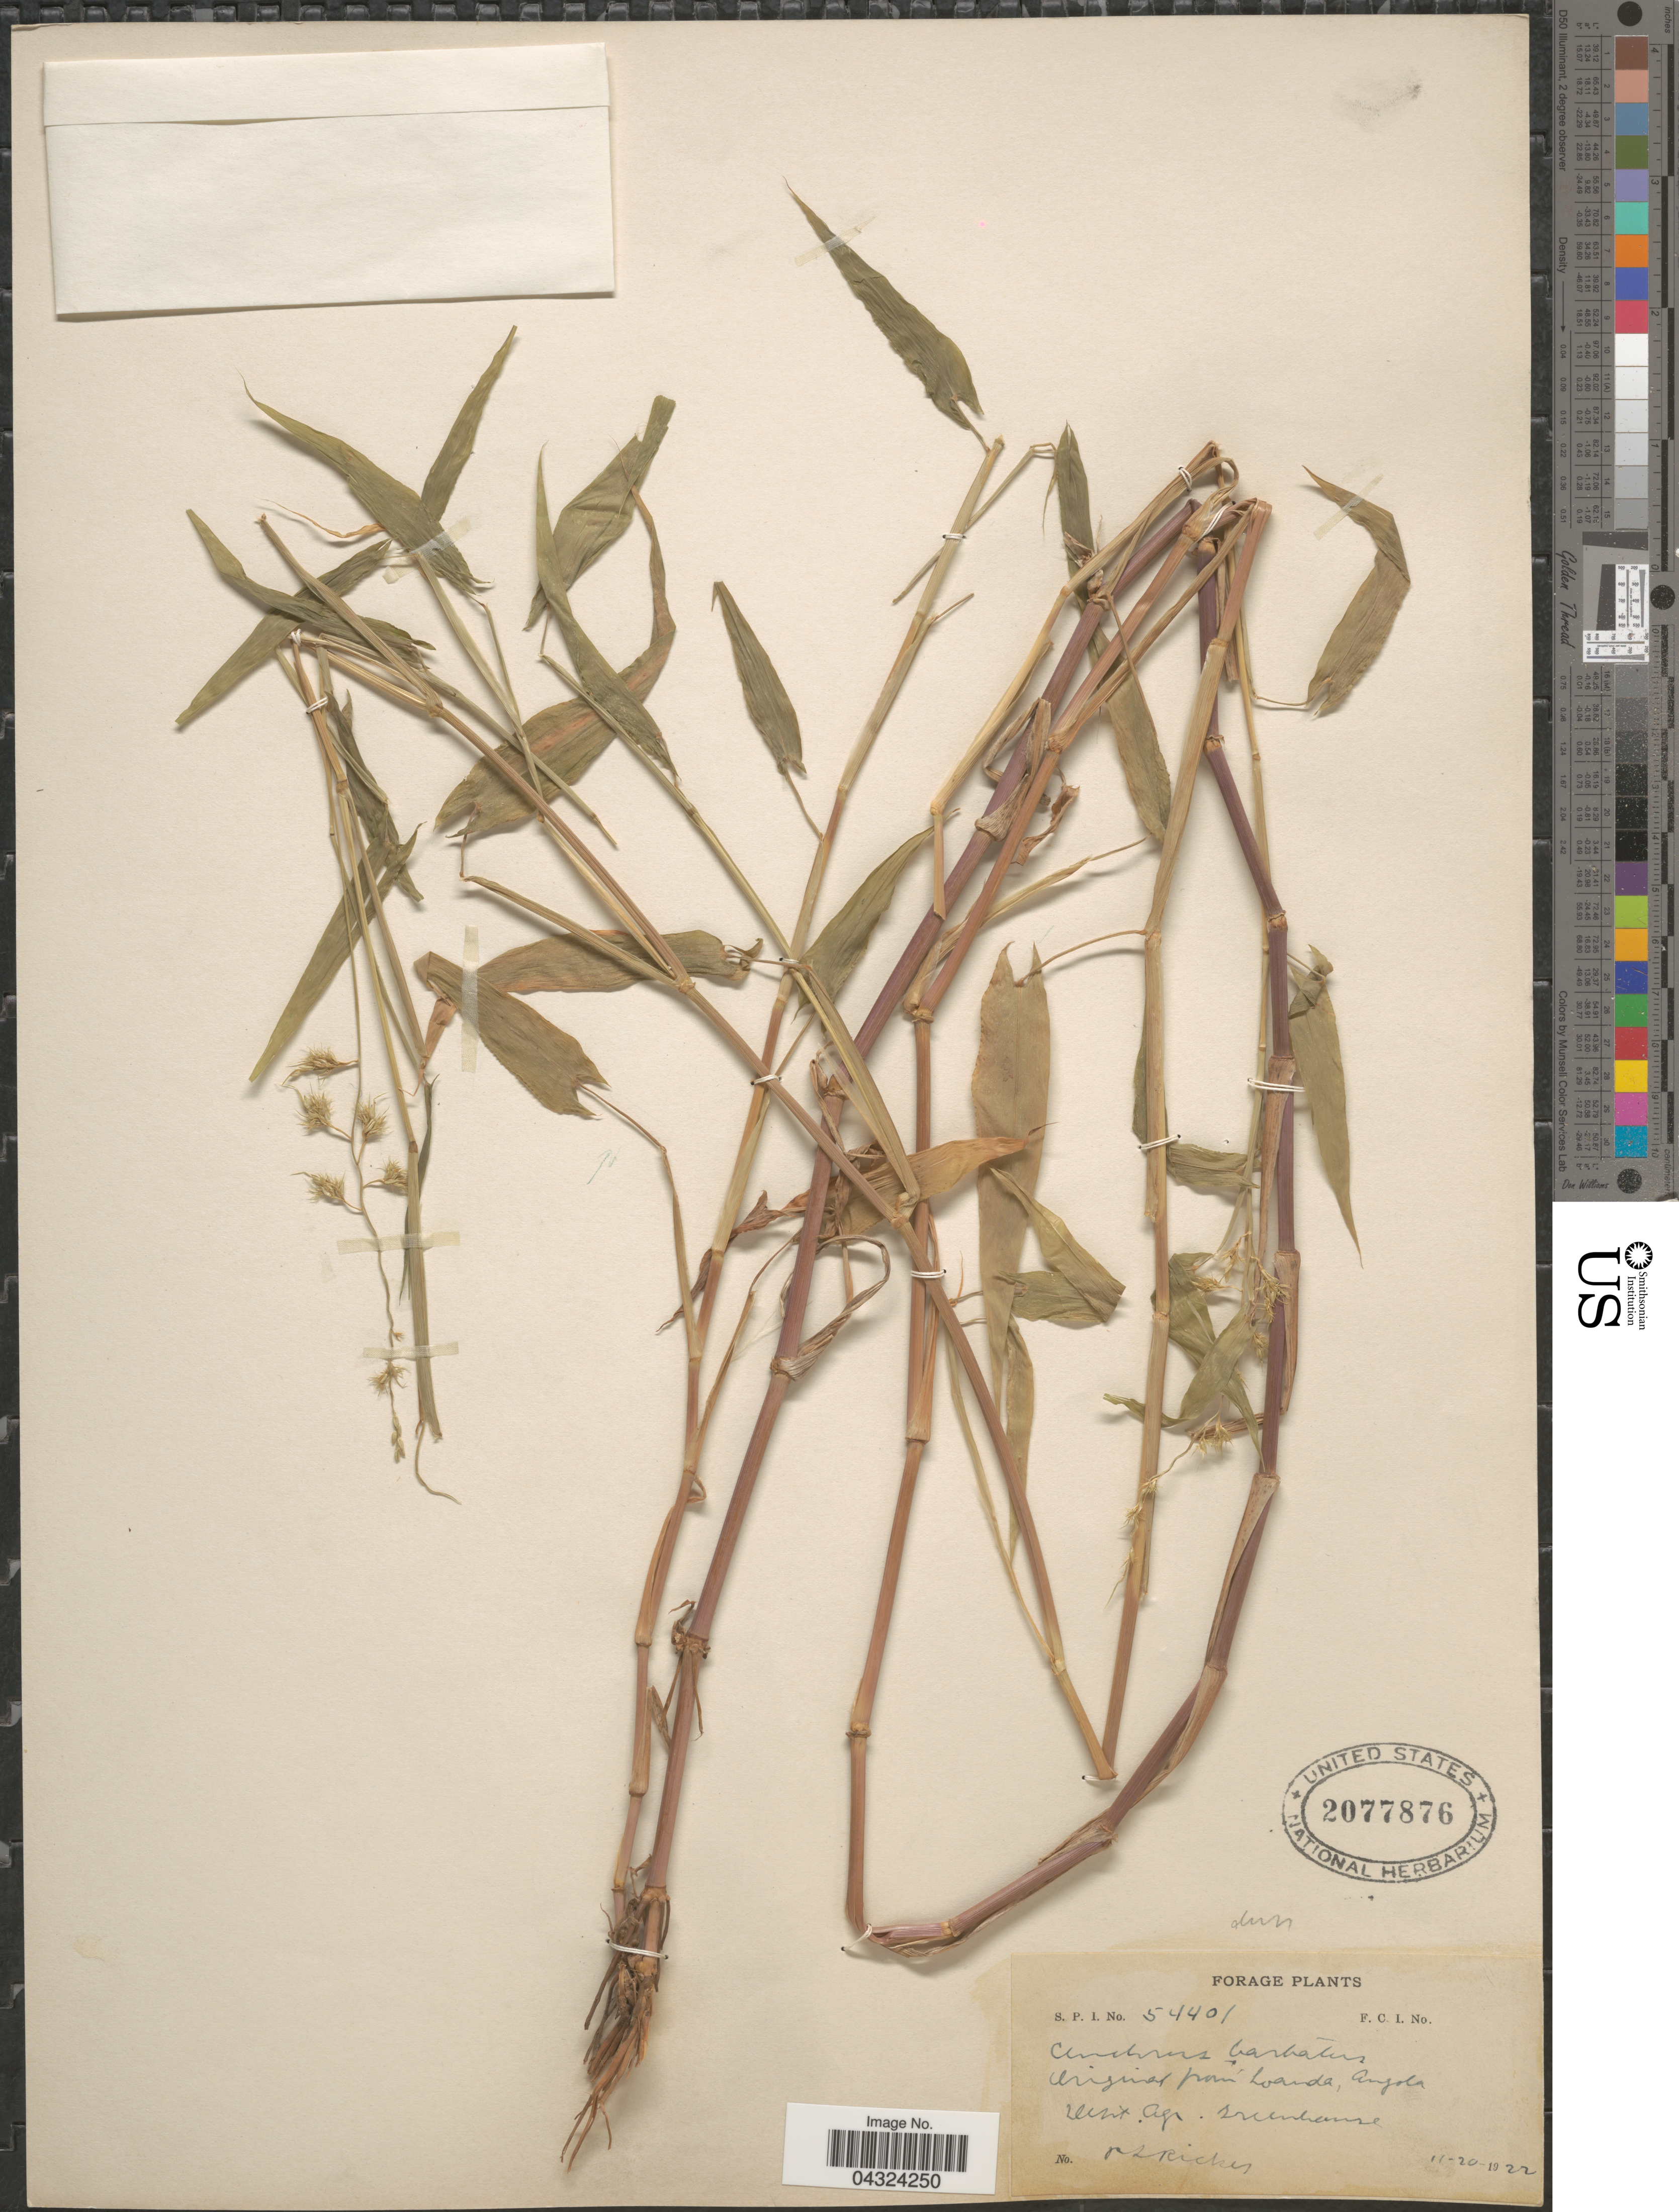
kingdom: Plantae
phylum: Tracheophyta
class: Liliopsida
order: Poales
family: Poaceae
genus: Cenchrus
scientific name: Cenchrus barbatus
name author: Schumach.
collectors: P. Ricker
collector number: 54401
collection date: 1920-11-20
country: United States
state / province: District of Columbia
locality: Dept. Agr. Greenhouse.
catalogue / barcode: US 2077876